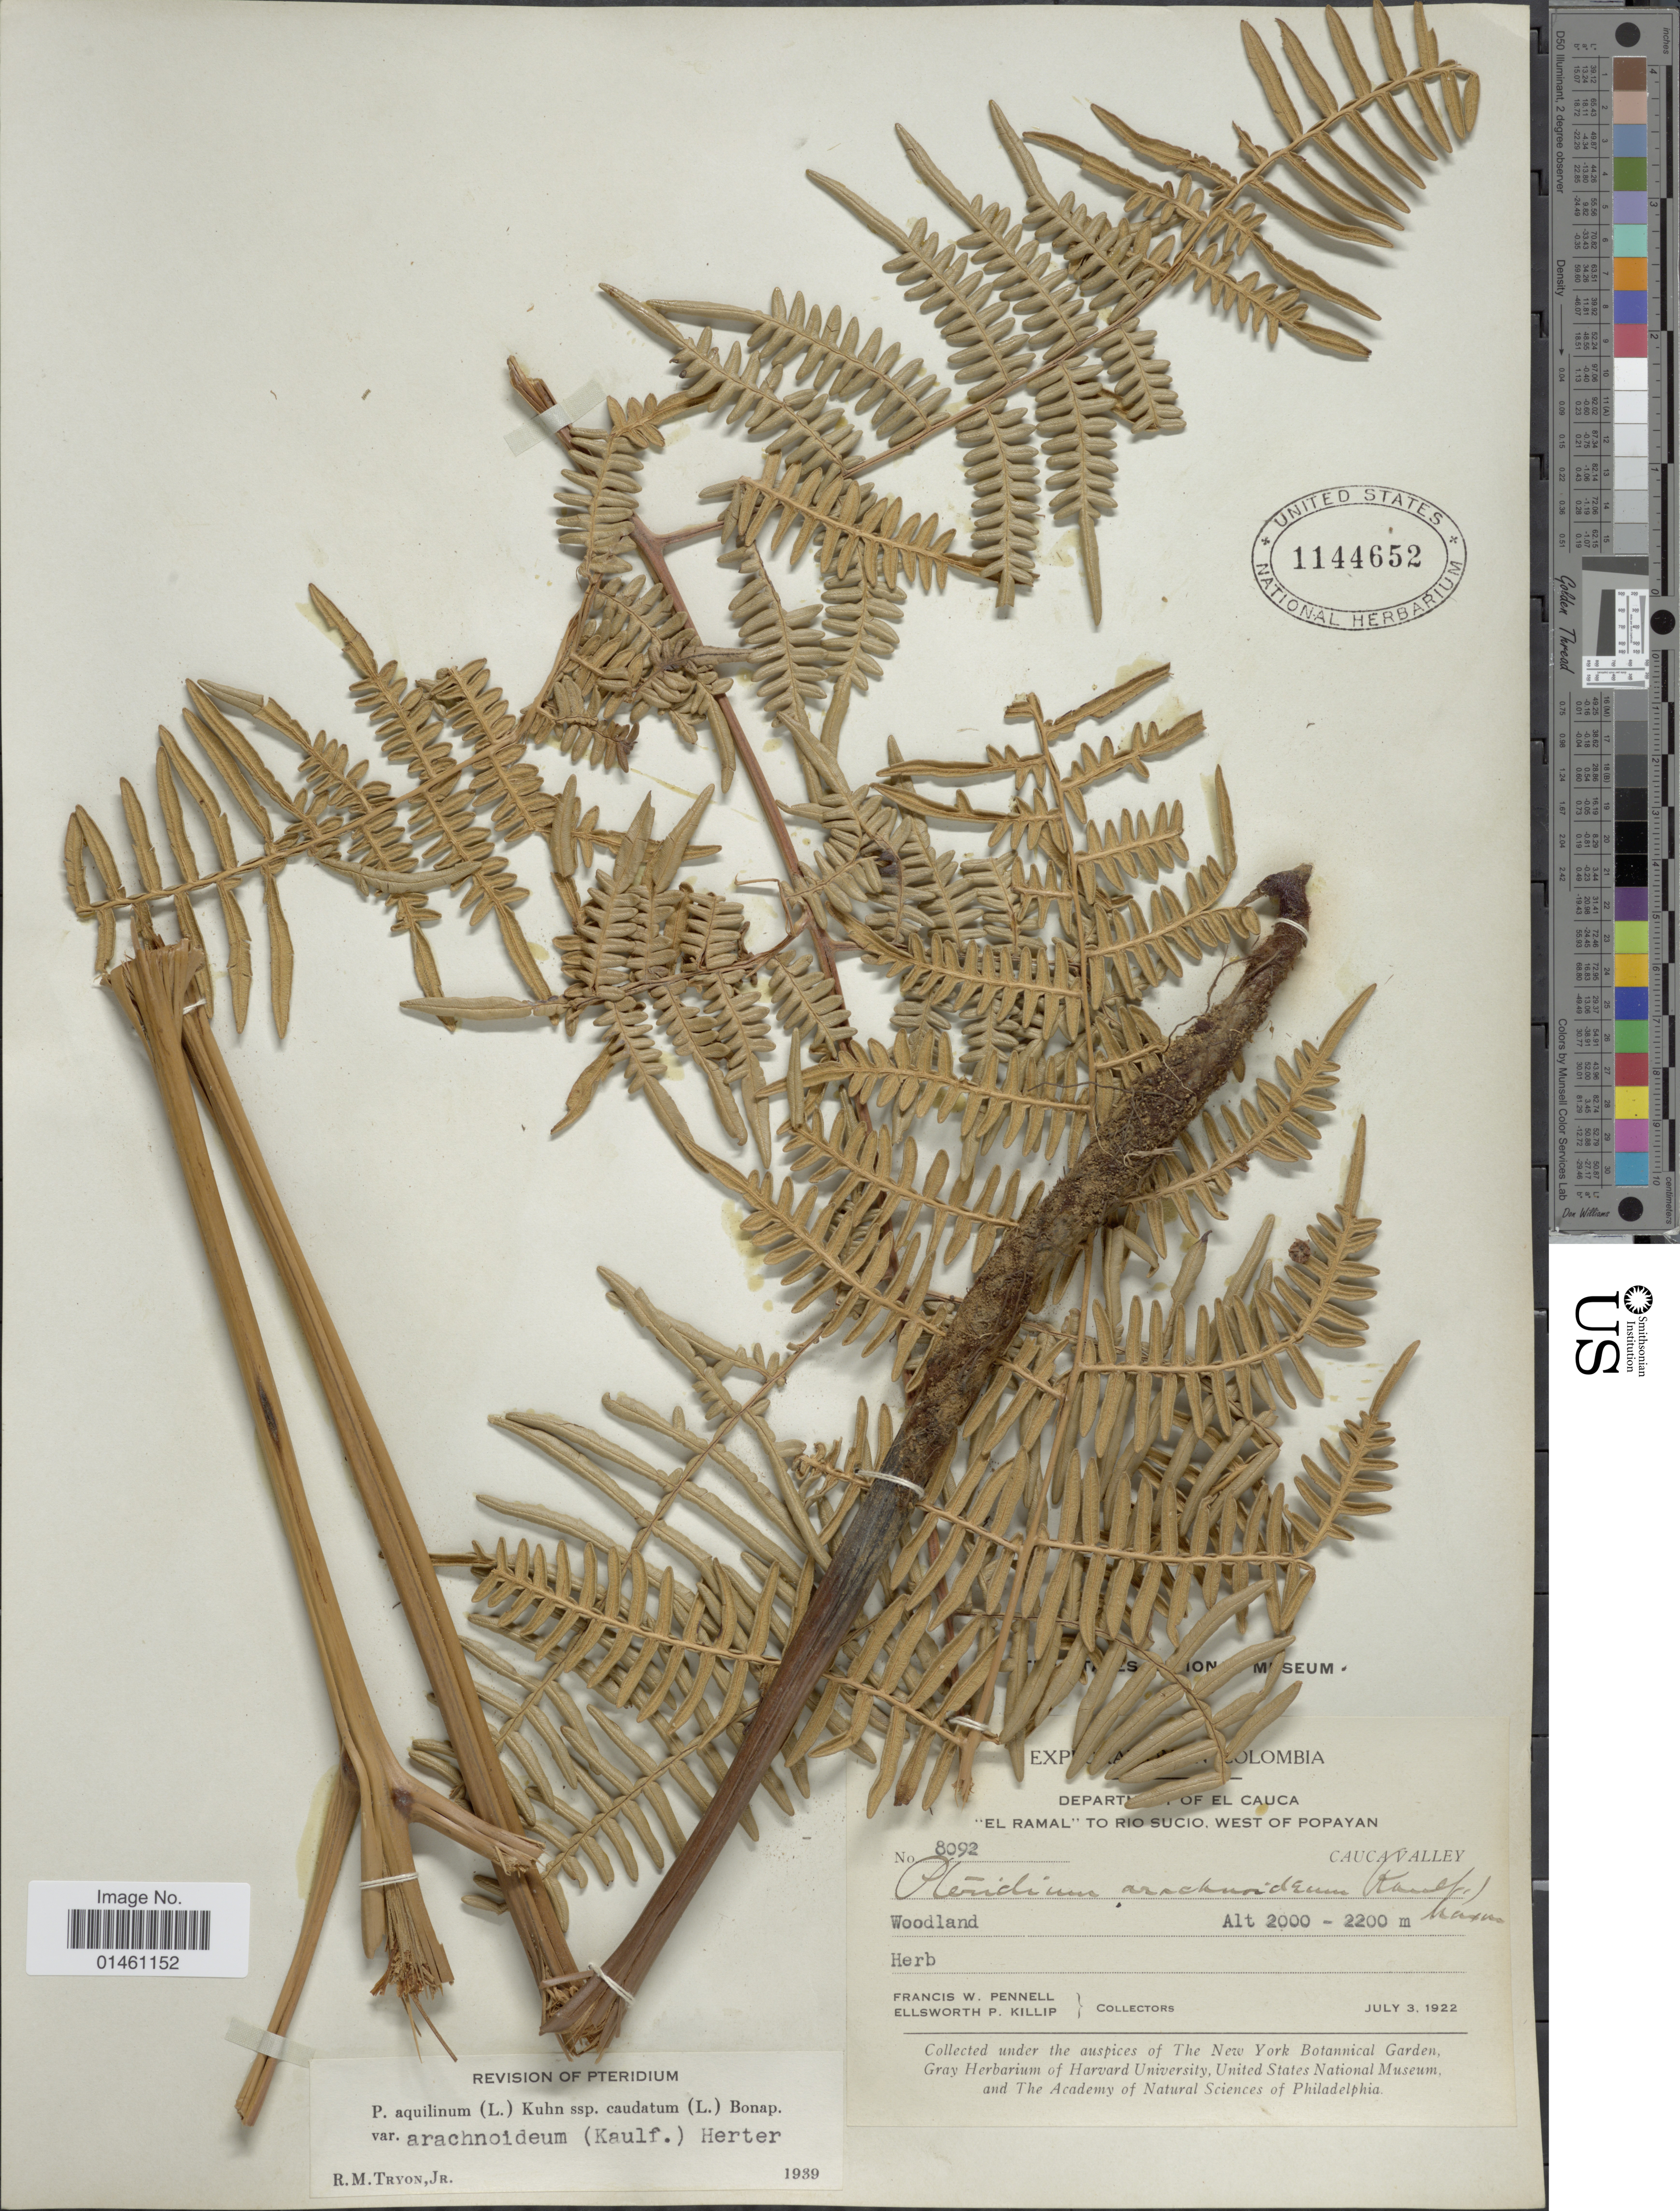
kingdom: Plantae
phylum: Tracheophyta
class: Polypodiopsida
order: Polypodiales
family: Dennstaedtiaceae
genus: Pteridium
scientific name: Pteridium aquilinum var. arachnoideum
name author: (Kaulf.) Herter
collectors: F. W. Pennell & E. P. Killip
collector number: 8092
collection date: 1922-07-03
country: Colombia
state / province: Valle del Cauca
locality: Department of El Cauca, "El Ramal"To Rio Sucio, West of Popayan, Cauca Valley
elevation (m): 2000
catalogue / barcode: US 1144652